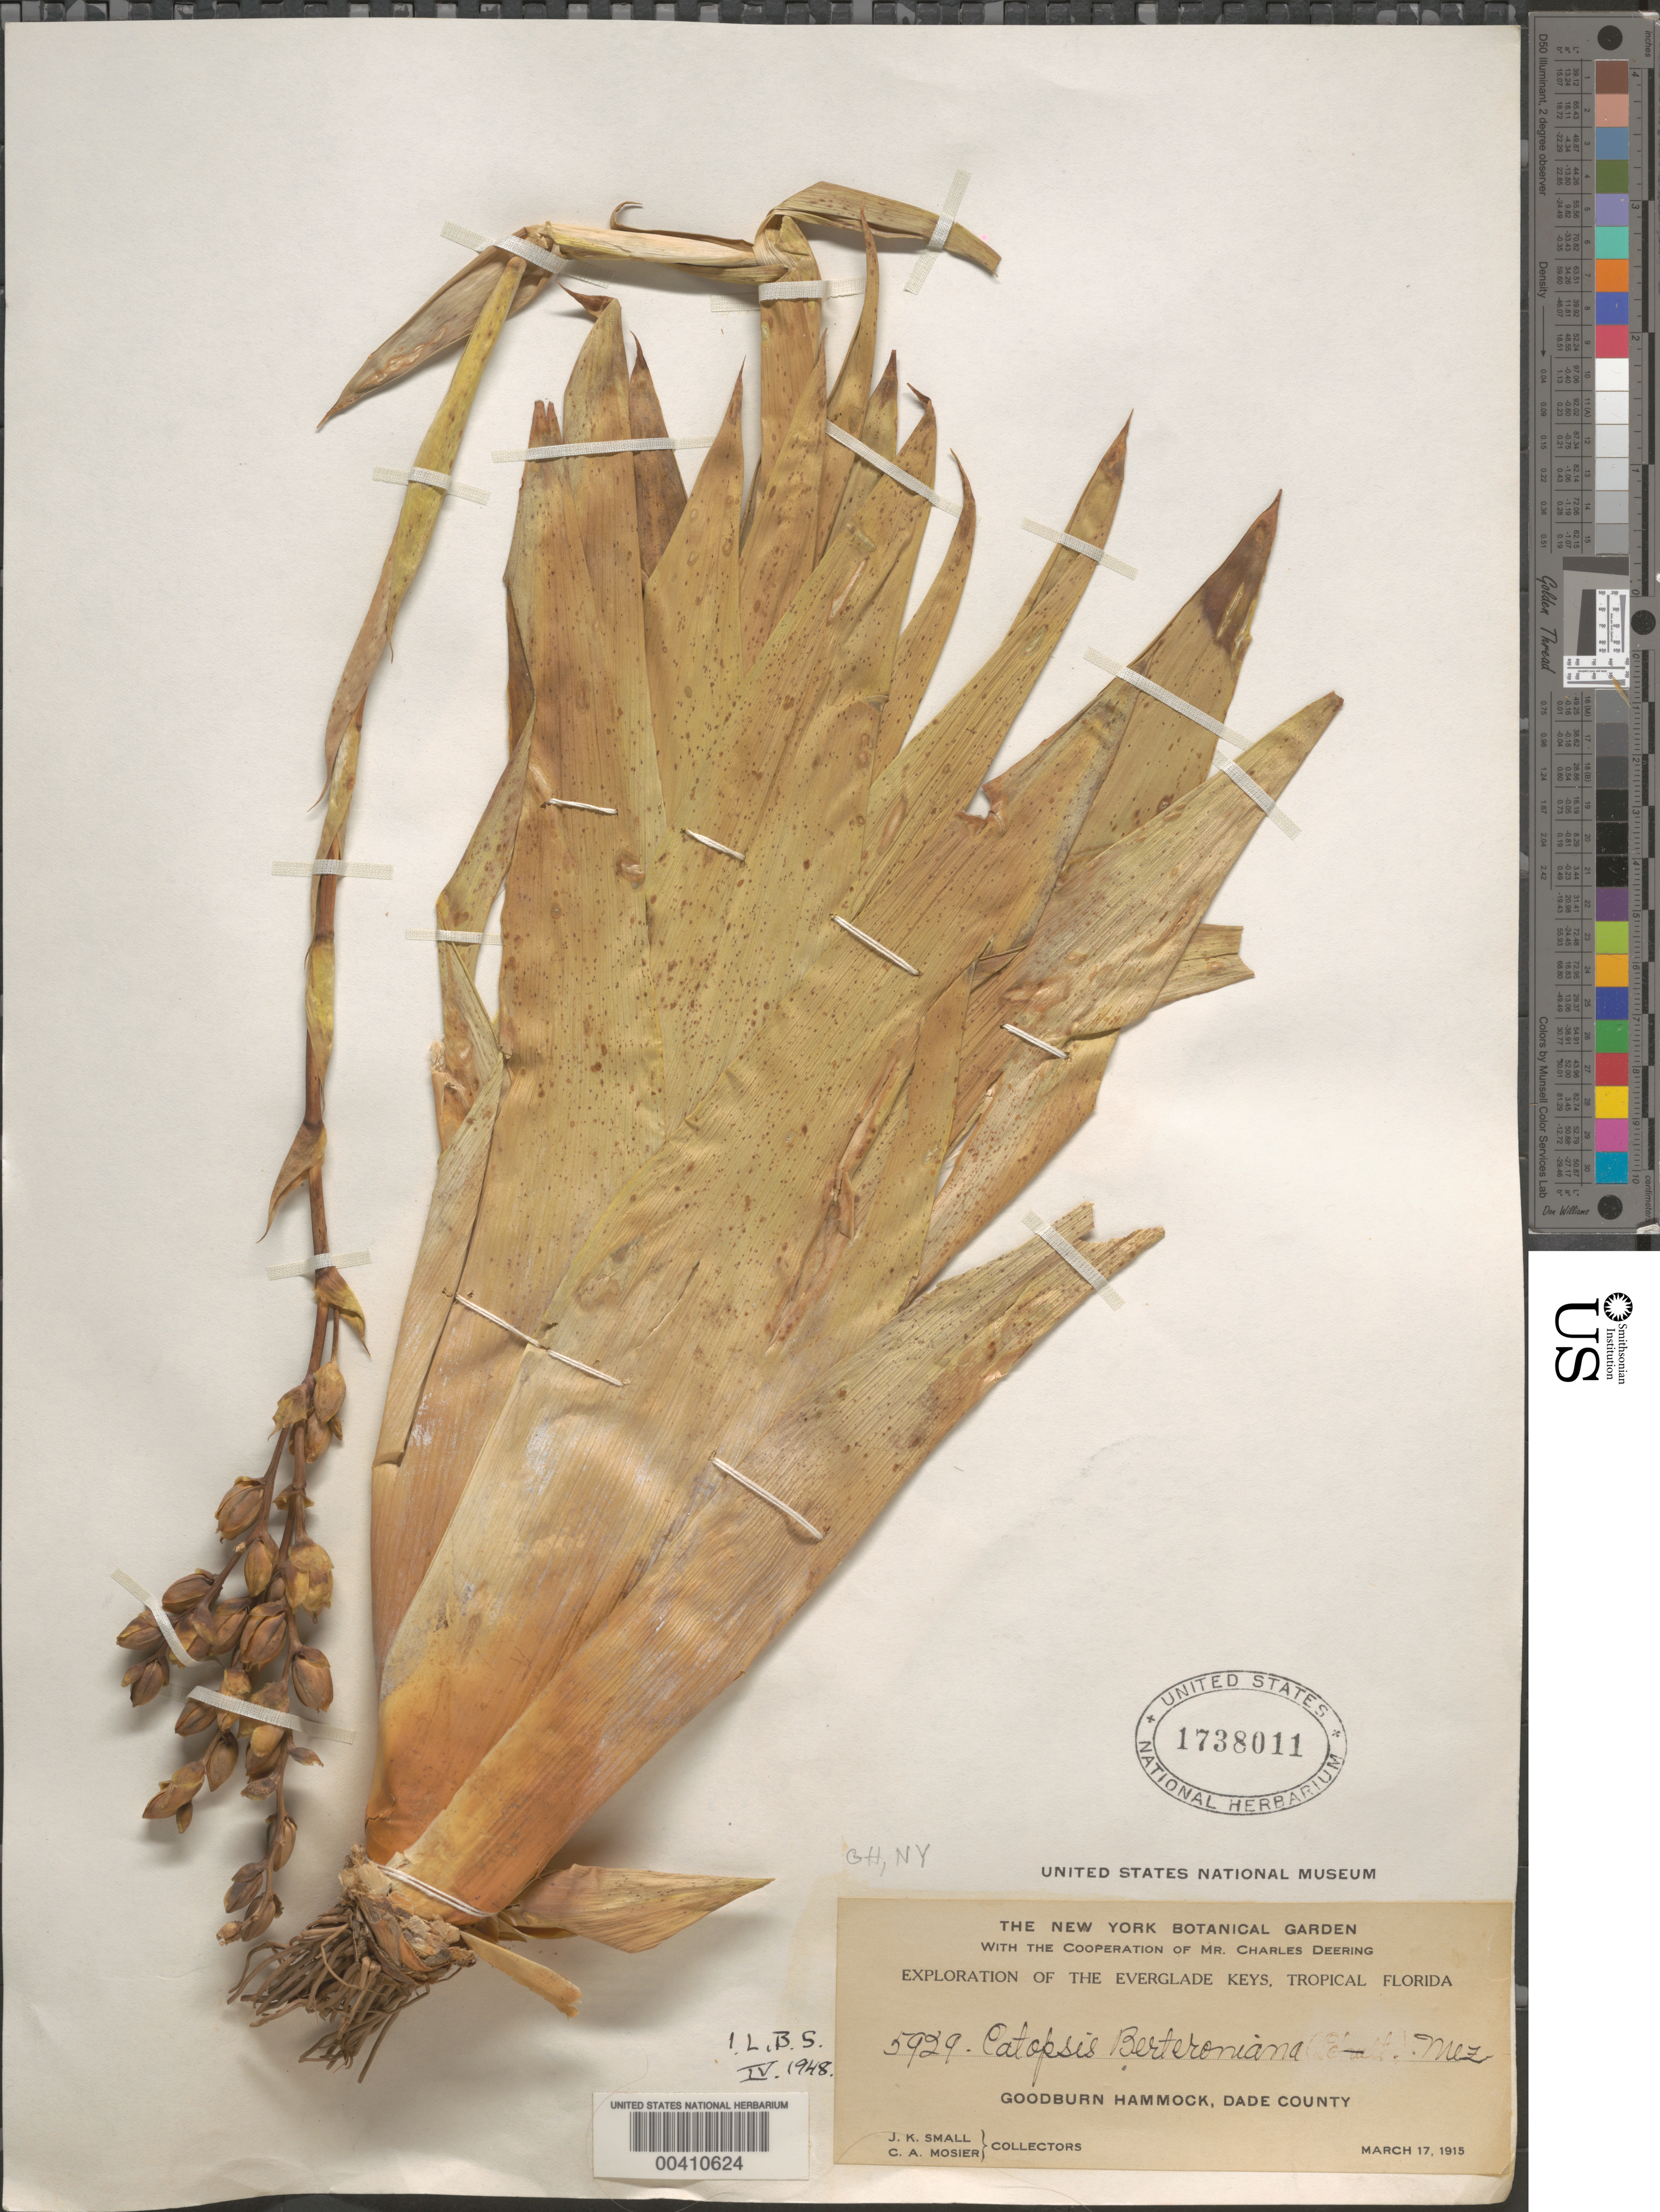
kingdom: Plantae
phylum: Tracheophyta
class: Liliopsida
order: Poales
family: Bromeliaceae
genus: Catopsis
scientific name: Catopsis berteroniana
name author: (Schult. & Schult. f.) Mez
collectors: J. K. Small & C. A. Mosier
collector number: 5929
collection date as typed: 17 Mar 1915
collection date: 1915-03-17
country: United States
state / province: Florida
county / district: Dade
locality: Goodburn Hammock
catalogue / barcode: US 1738011